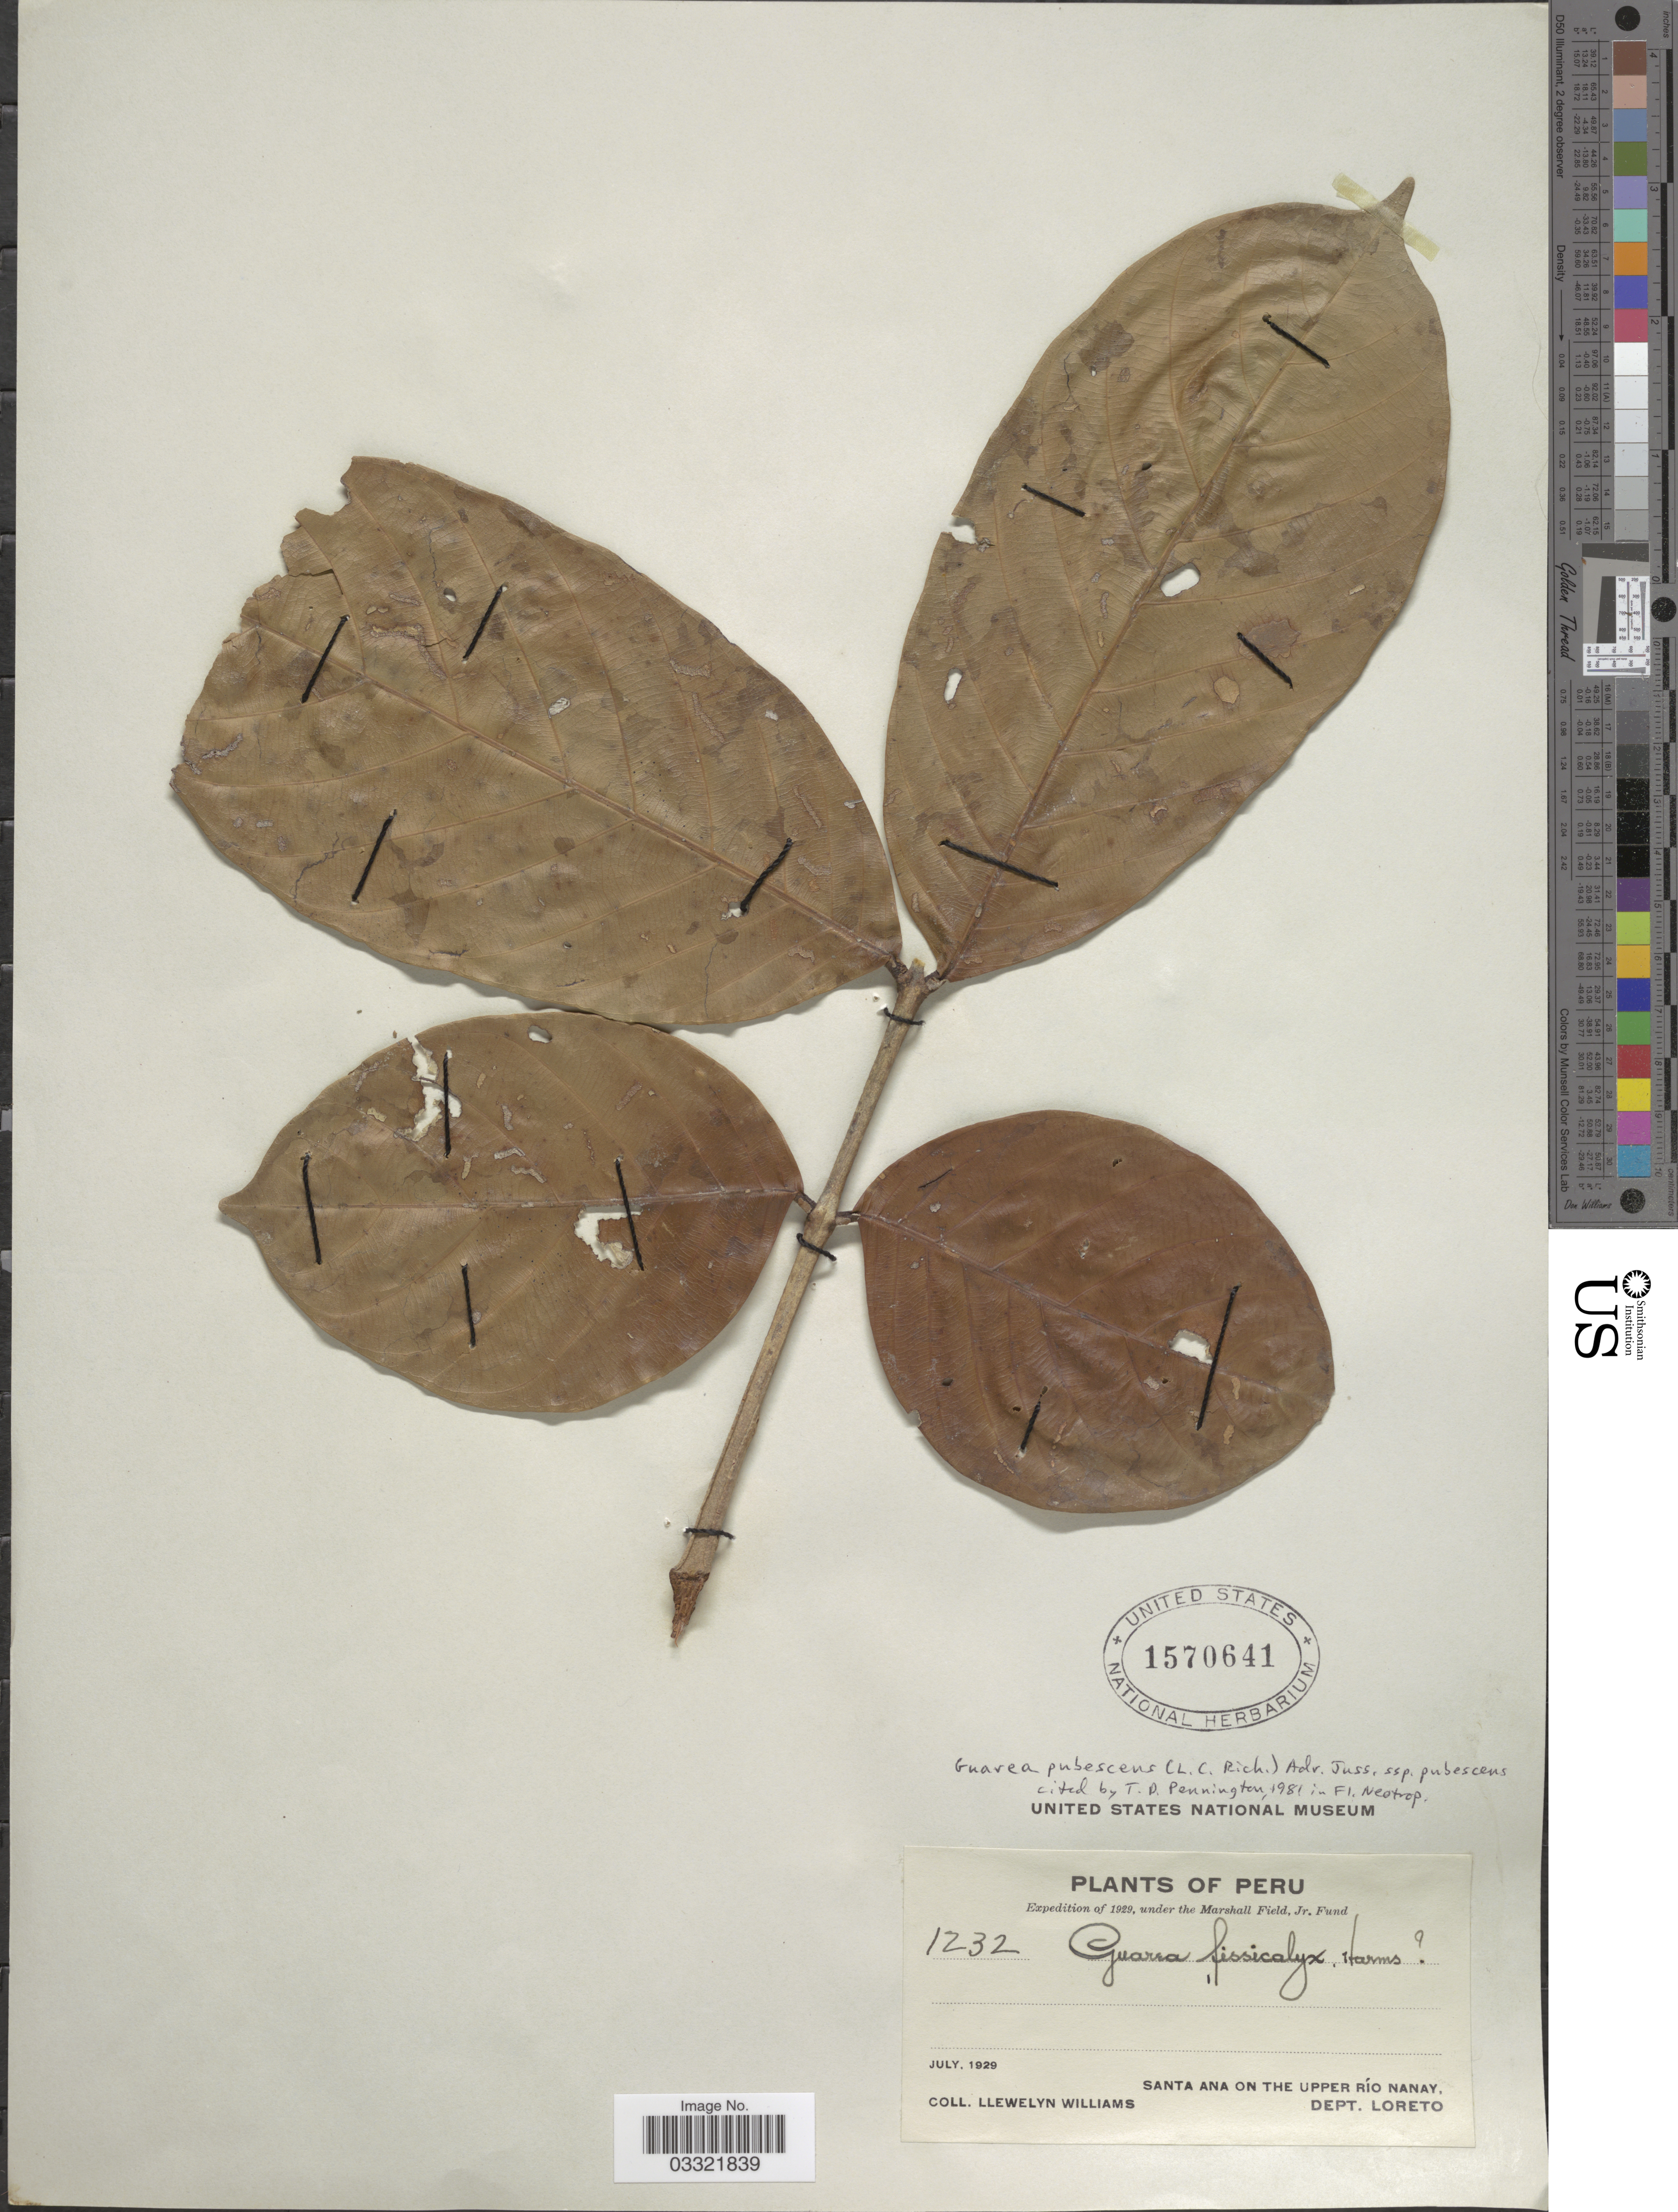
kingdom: Plantae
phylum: Tracheophyta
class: Magnoliopsida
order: Sapindales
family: Meliaceae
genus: Guarea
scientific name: Guarea pubescens subsp. pubescens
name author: (Rich.) A. Juss.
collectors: Ll. Williams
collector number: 1232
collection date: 1929-07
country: Peru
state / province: Loreto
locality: Santa Ana on the upper Río Nanay. Dept. Loreto.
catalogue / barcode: US 1570641